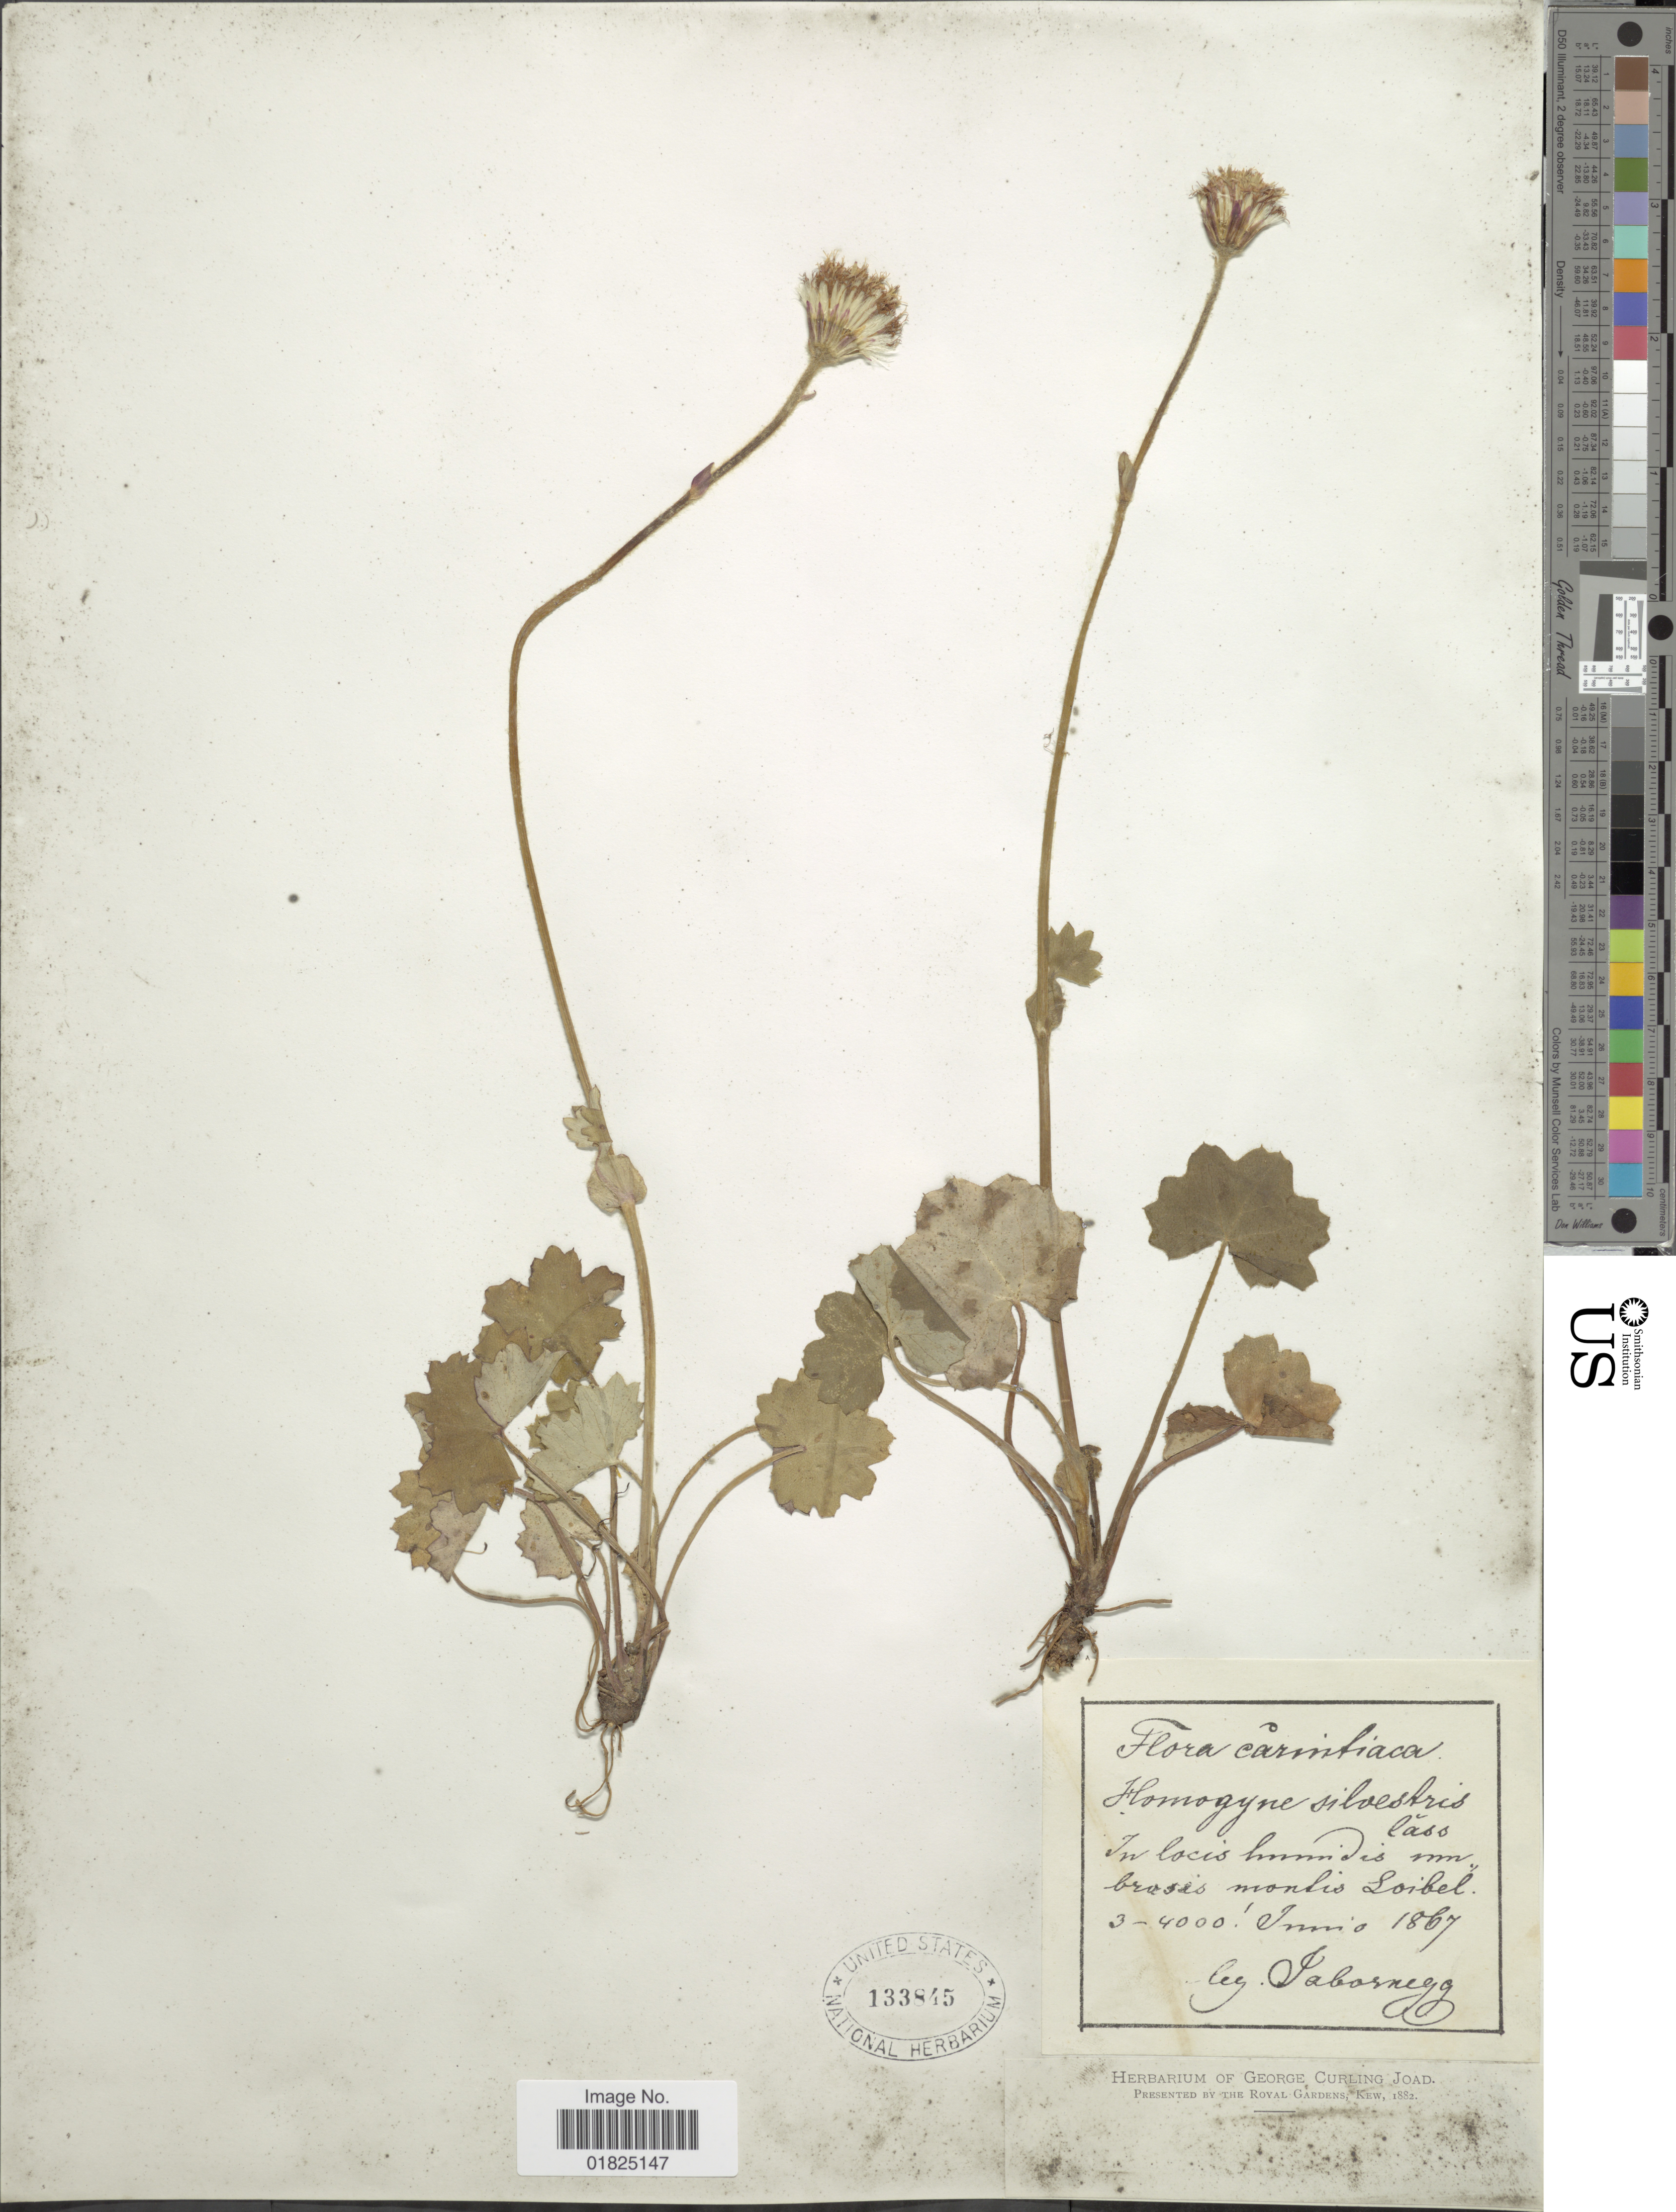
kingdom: Plantae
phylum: Tracheophyta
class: Magnoliopsida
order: Asterales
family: Asteraceae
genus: Homogyne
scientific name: Homogyne sylvestris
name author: Cass.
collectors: Tabornegg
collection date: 1867-06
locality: Carintiaca, In locis humidis von brasis montis Loibel [interpreted]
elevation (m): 914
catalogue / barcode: US 133845